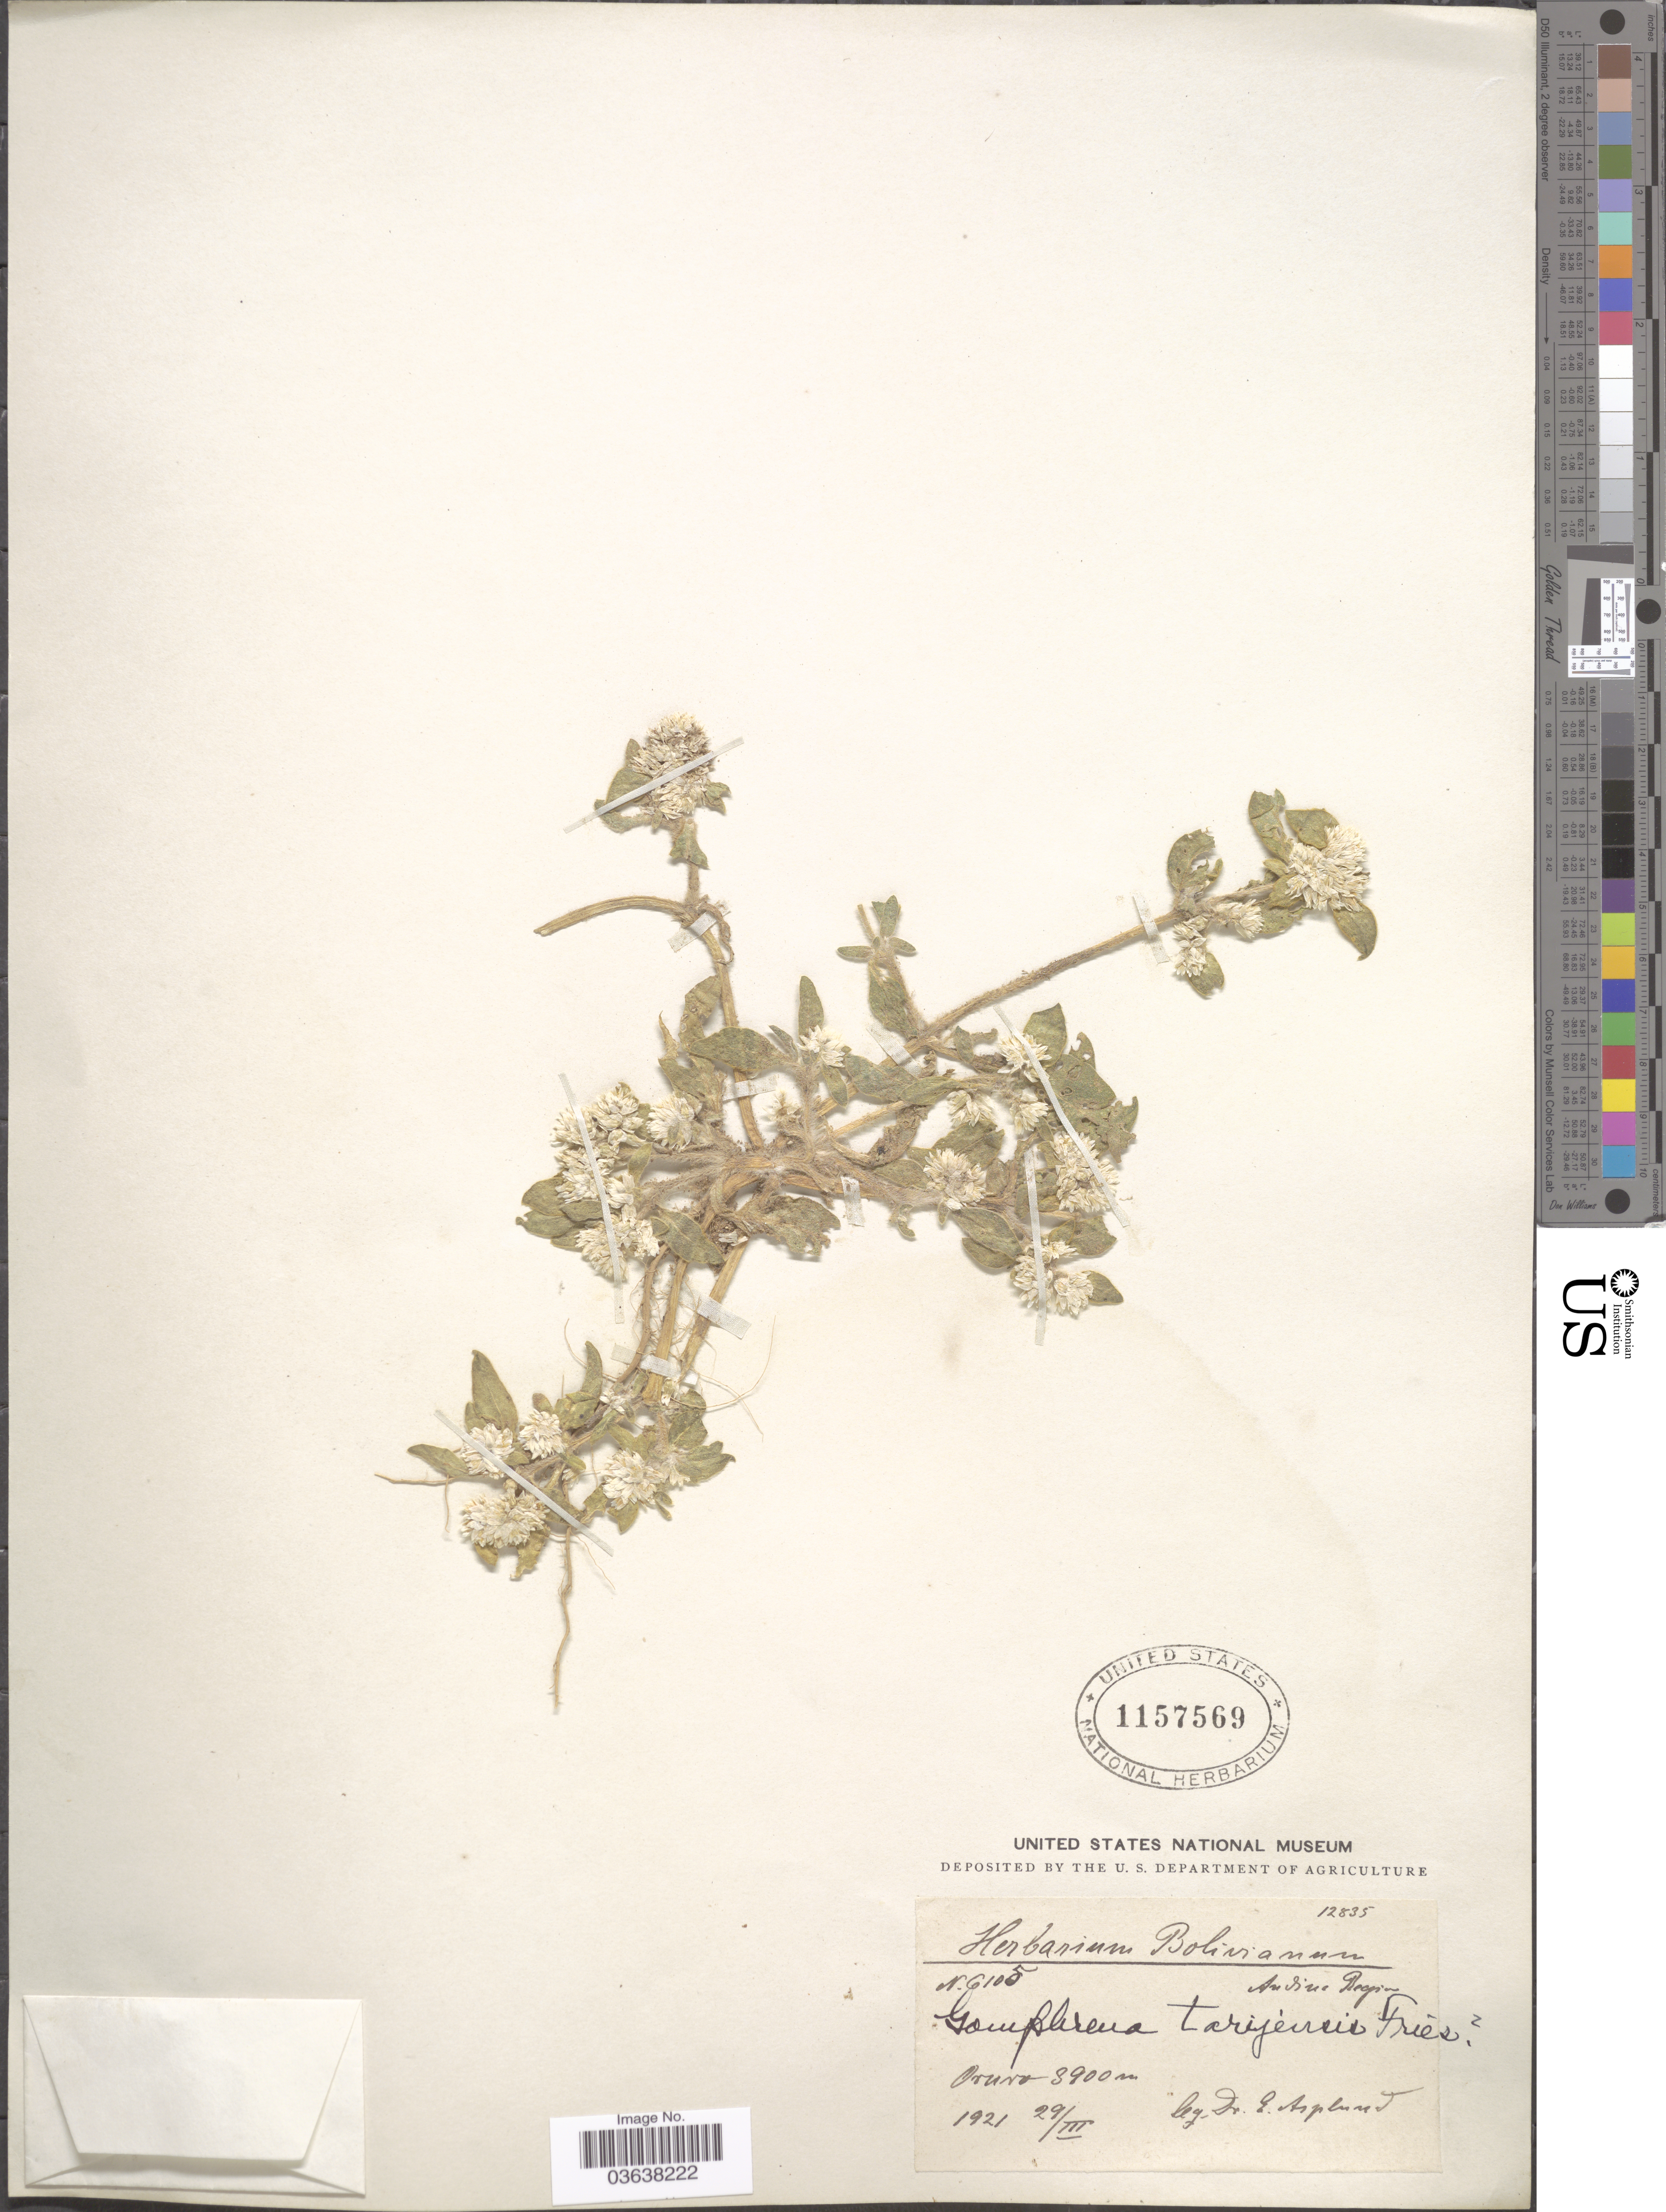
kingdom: Plantae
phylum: Tracheophyta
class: Magnoliopsida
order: Caryophyllales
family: Amaranthaceae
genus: Gomphrena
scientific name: Gomphrena tarijensis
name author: R.E. Fr.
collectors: E. Asplund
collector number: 12835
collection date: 1921-03-29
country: Bolivia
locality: Andine Region. Oruvo.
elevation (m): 3900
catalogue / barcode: US 1157569